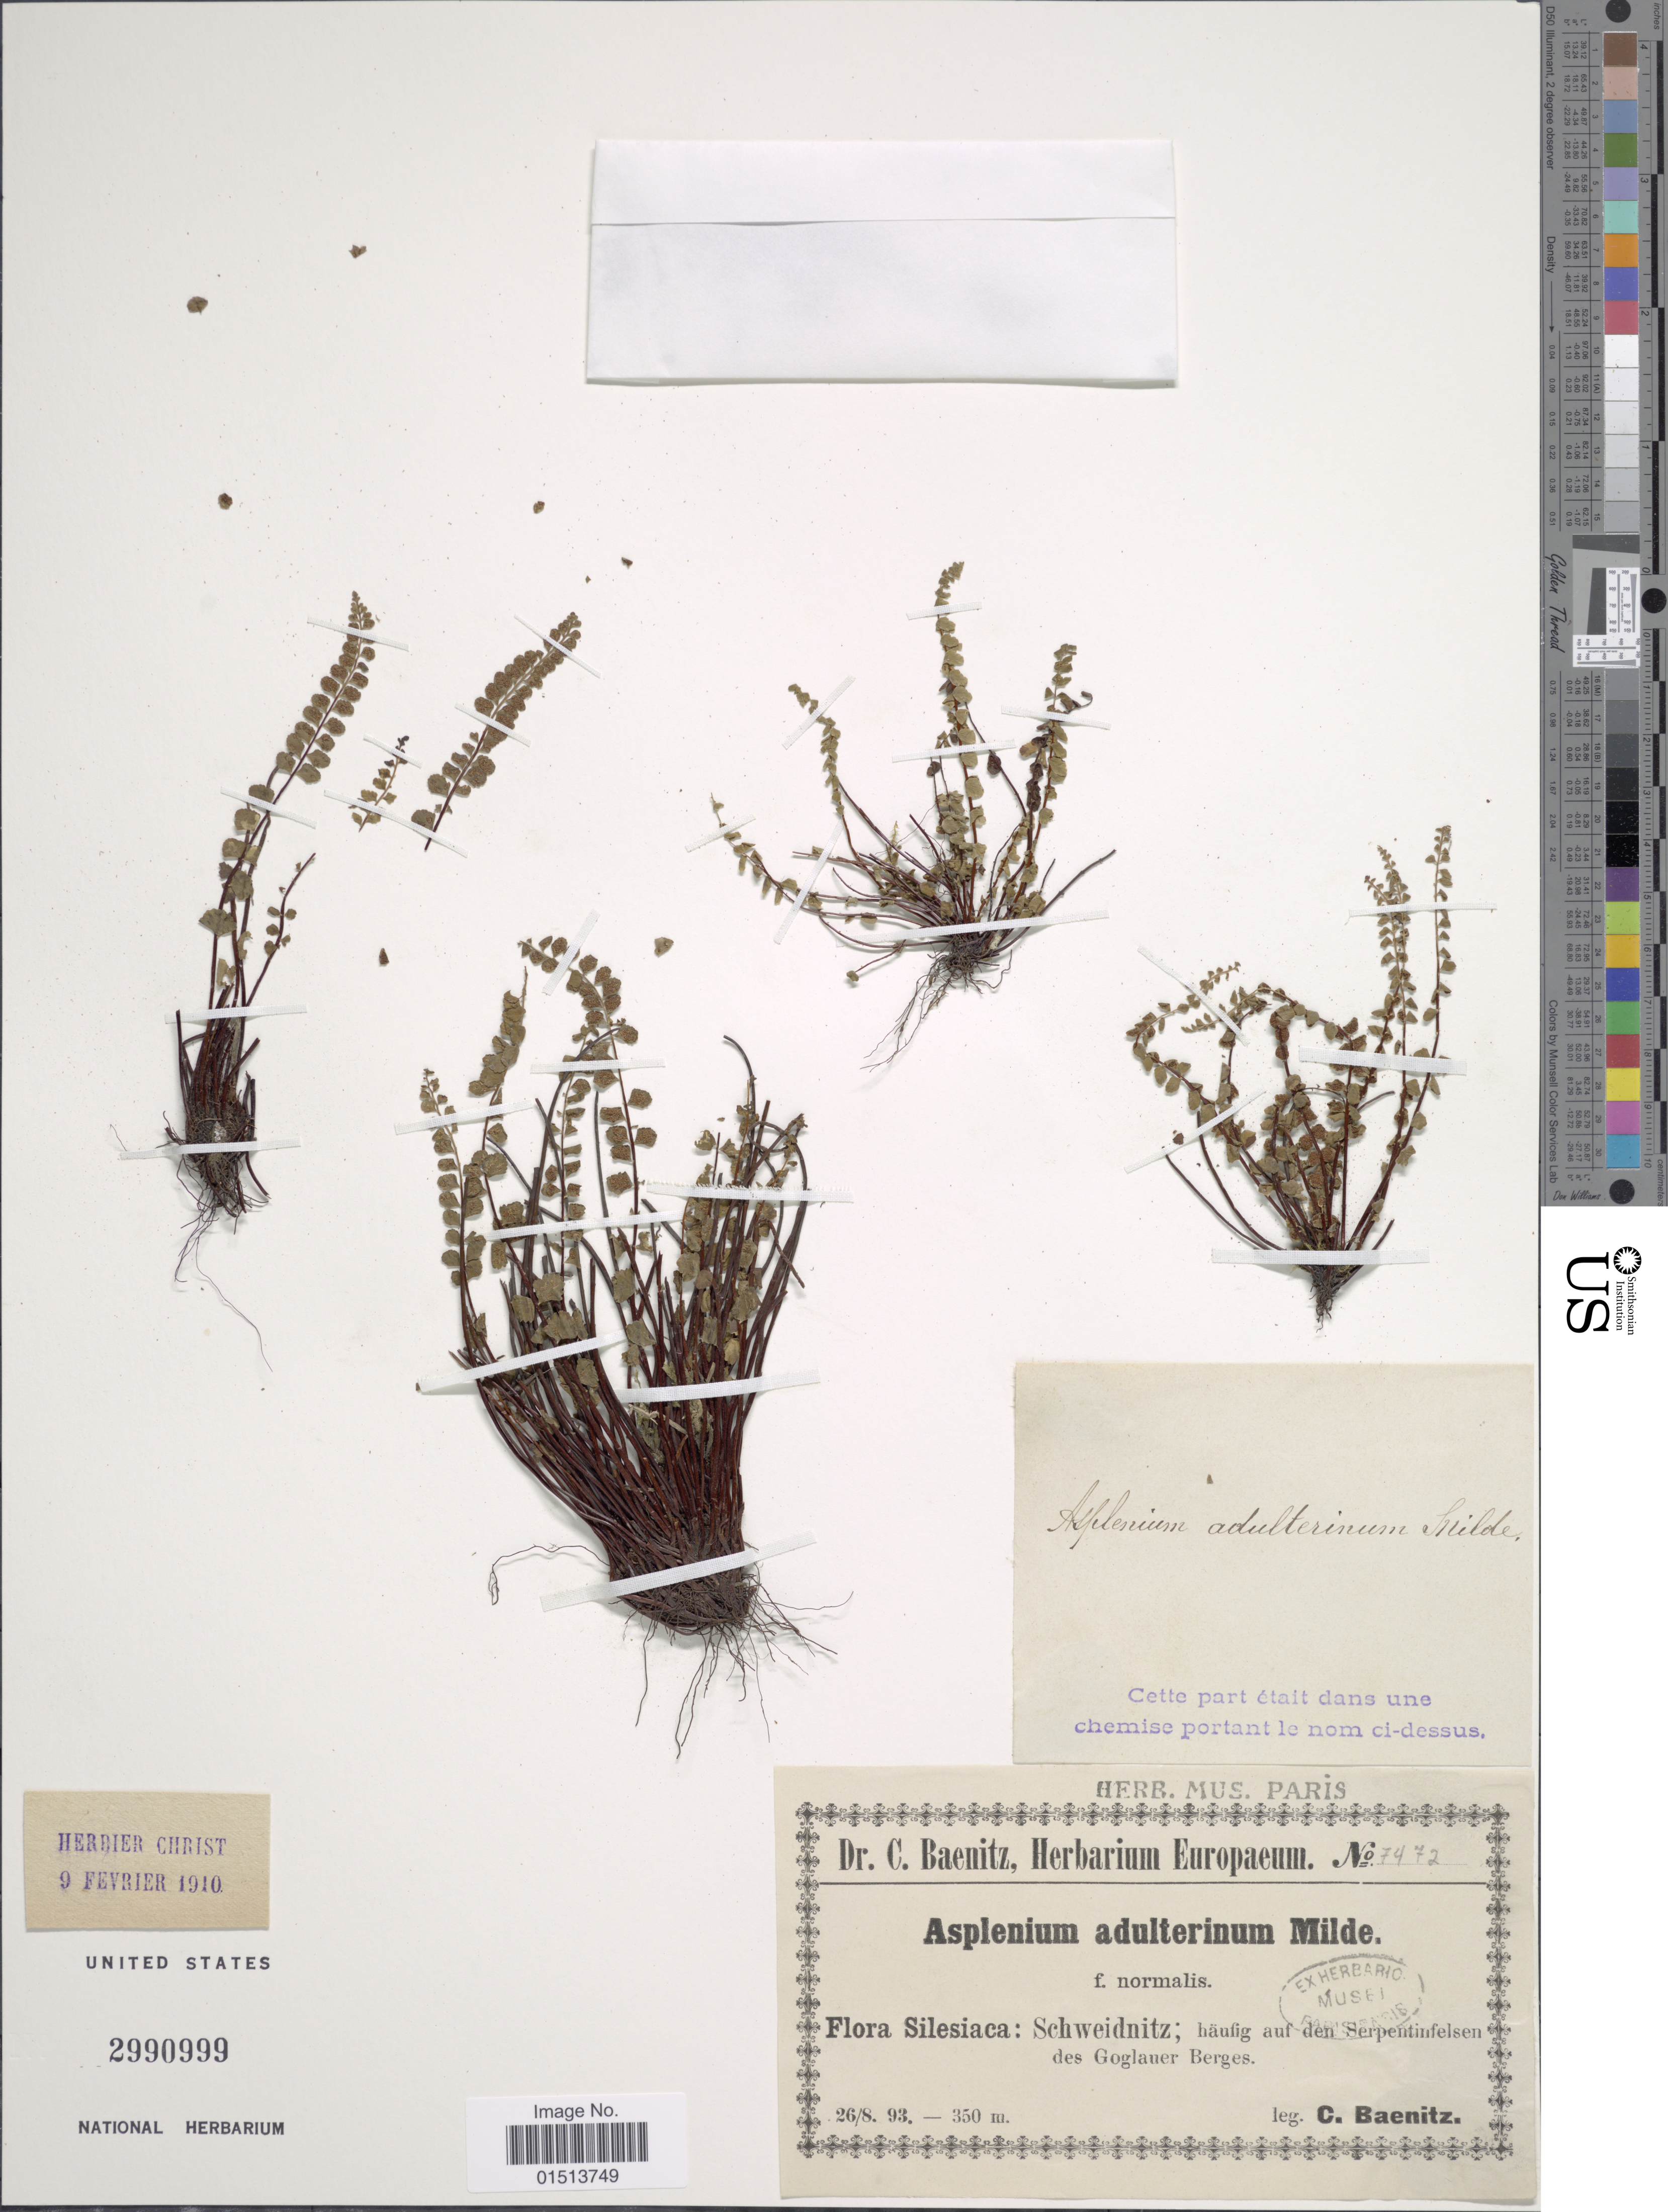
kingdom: Plantae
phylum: Tracheophyta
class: Polypodiopsida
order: Polypodiales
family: Aspleniaceae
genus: Asplenium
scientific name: Asplenium adulterinum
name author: Milde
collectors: C. G. Baenitz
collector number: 7472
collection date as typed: Transcribed d/m/y: 26/8/93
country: Germany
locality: Silesiaca: Schweidnitz; häufig auf den Serpentinfelsen des Goglauer Berges.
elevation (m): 350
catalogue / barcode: US 2990999